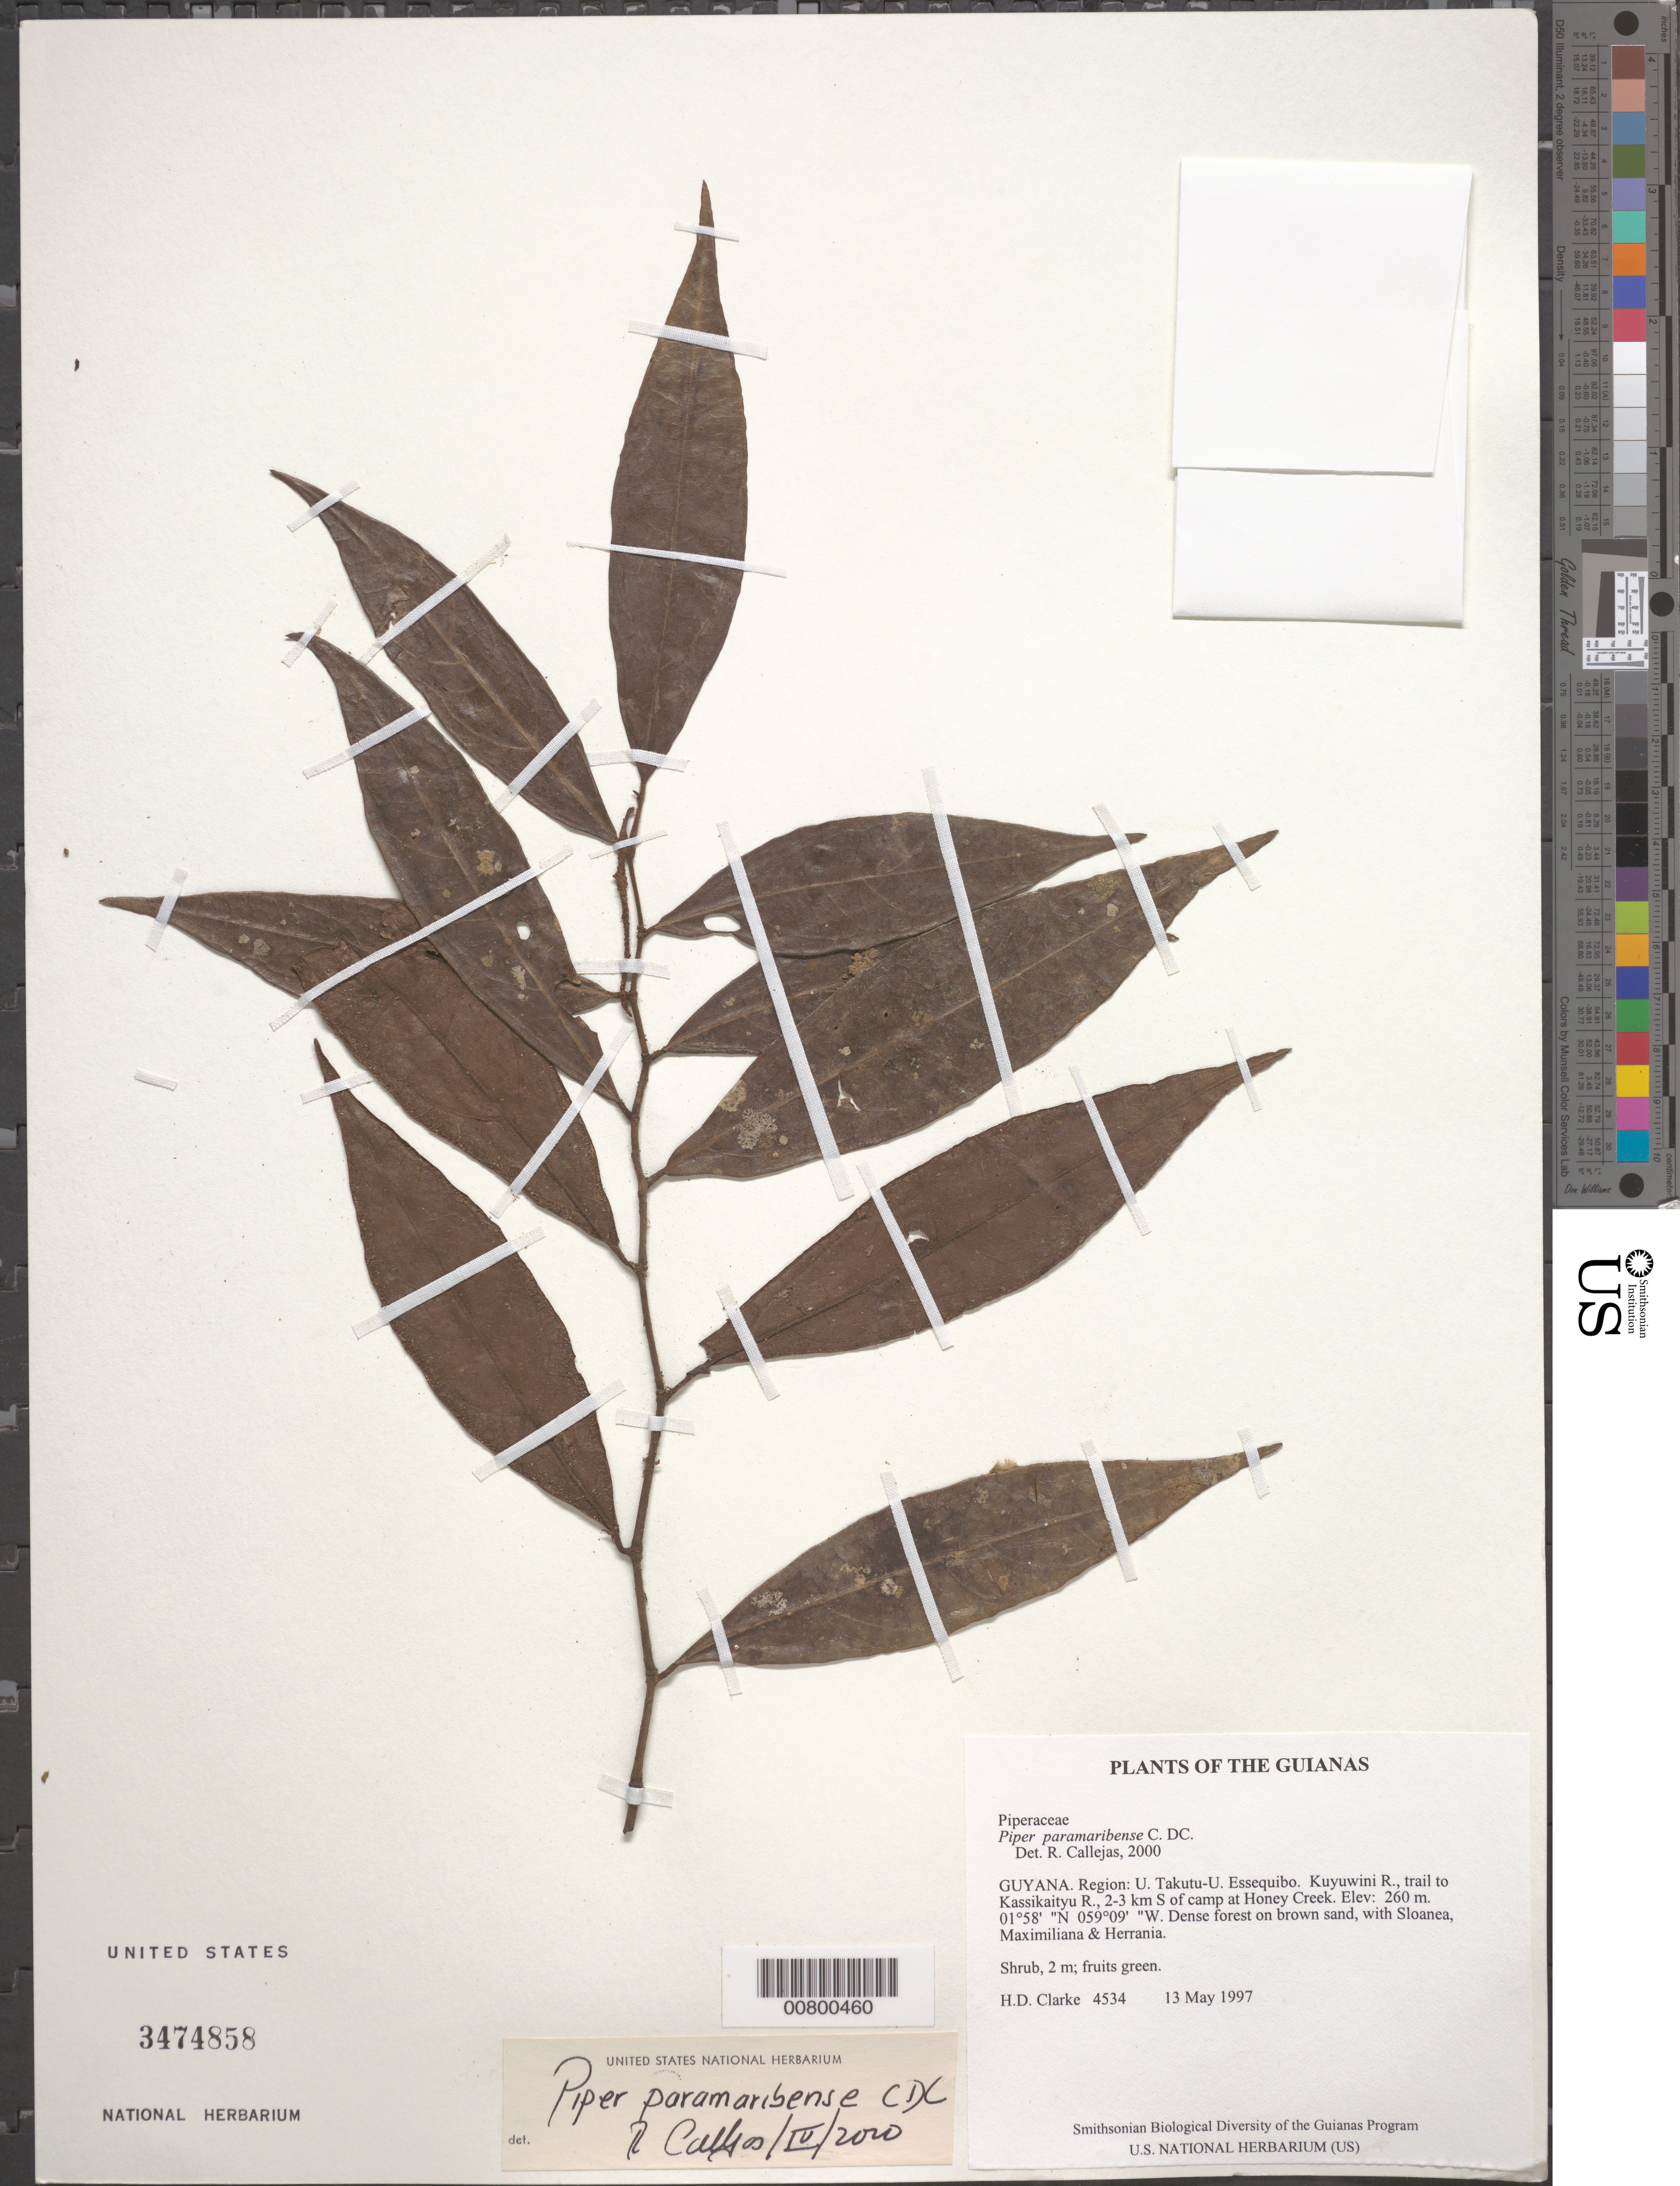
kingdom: Plantae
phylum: Tracheophyta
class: Magnoliopsida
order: Piperales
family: Piperaceae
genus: Piper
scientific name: Piper paramaribense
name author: C. DC.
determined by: Callejas, Ricardo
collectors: H. D. Clarke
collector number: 4534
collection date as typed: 13 May 1997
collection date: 1997-05-13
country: Guyana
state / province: U. Takutu-U. Essequibo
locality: Kuyuwini R., trail to Kassikaityu R., 2-3 km S of camp at Honey Creek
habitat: Dense forest on brown sand, with Sloanea, Maximiliana & Herrania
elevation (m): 260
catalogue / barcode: US 3474858